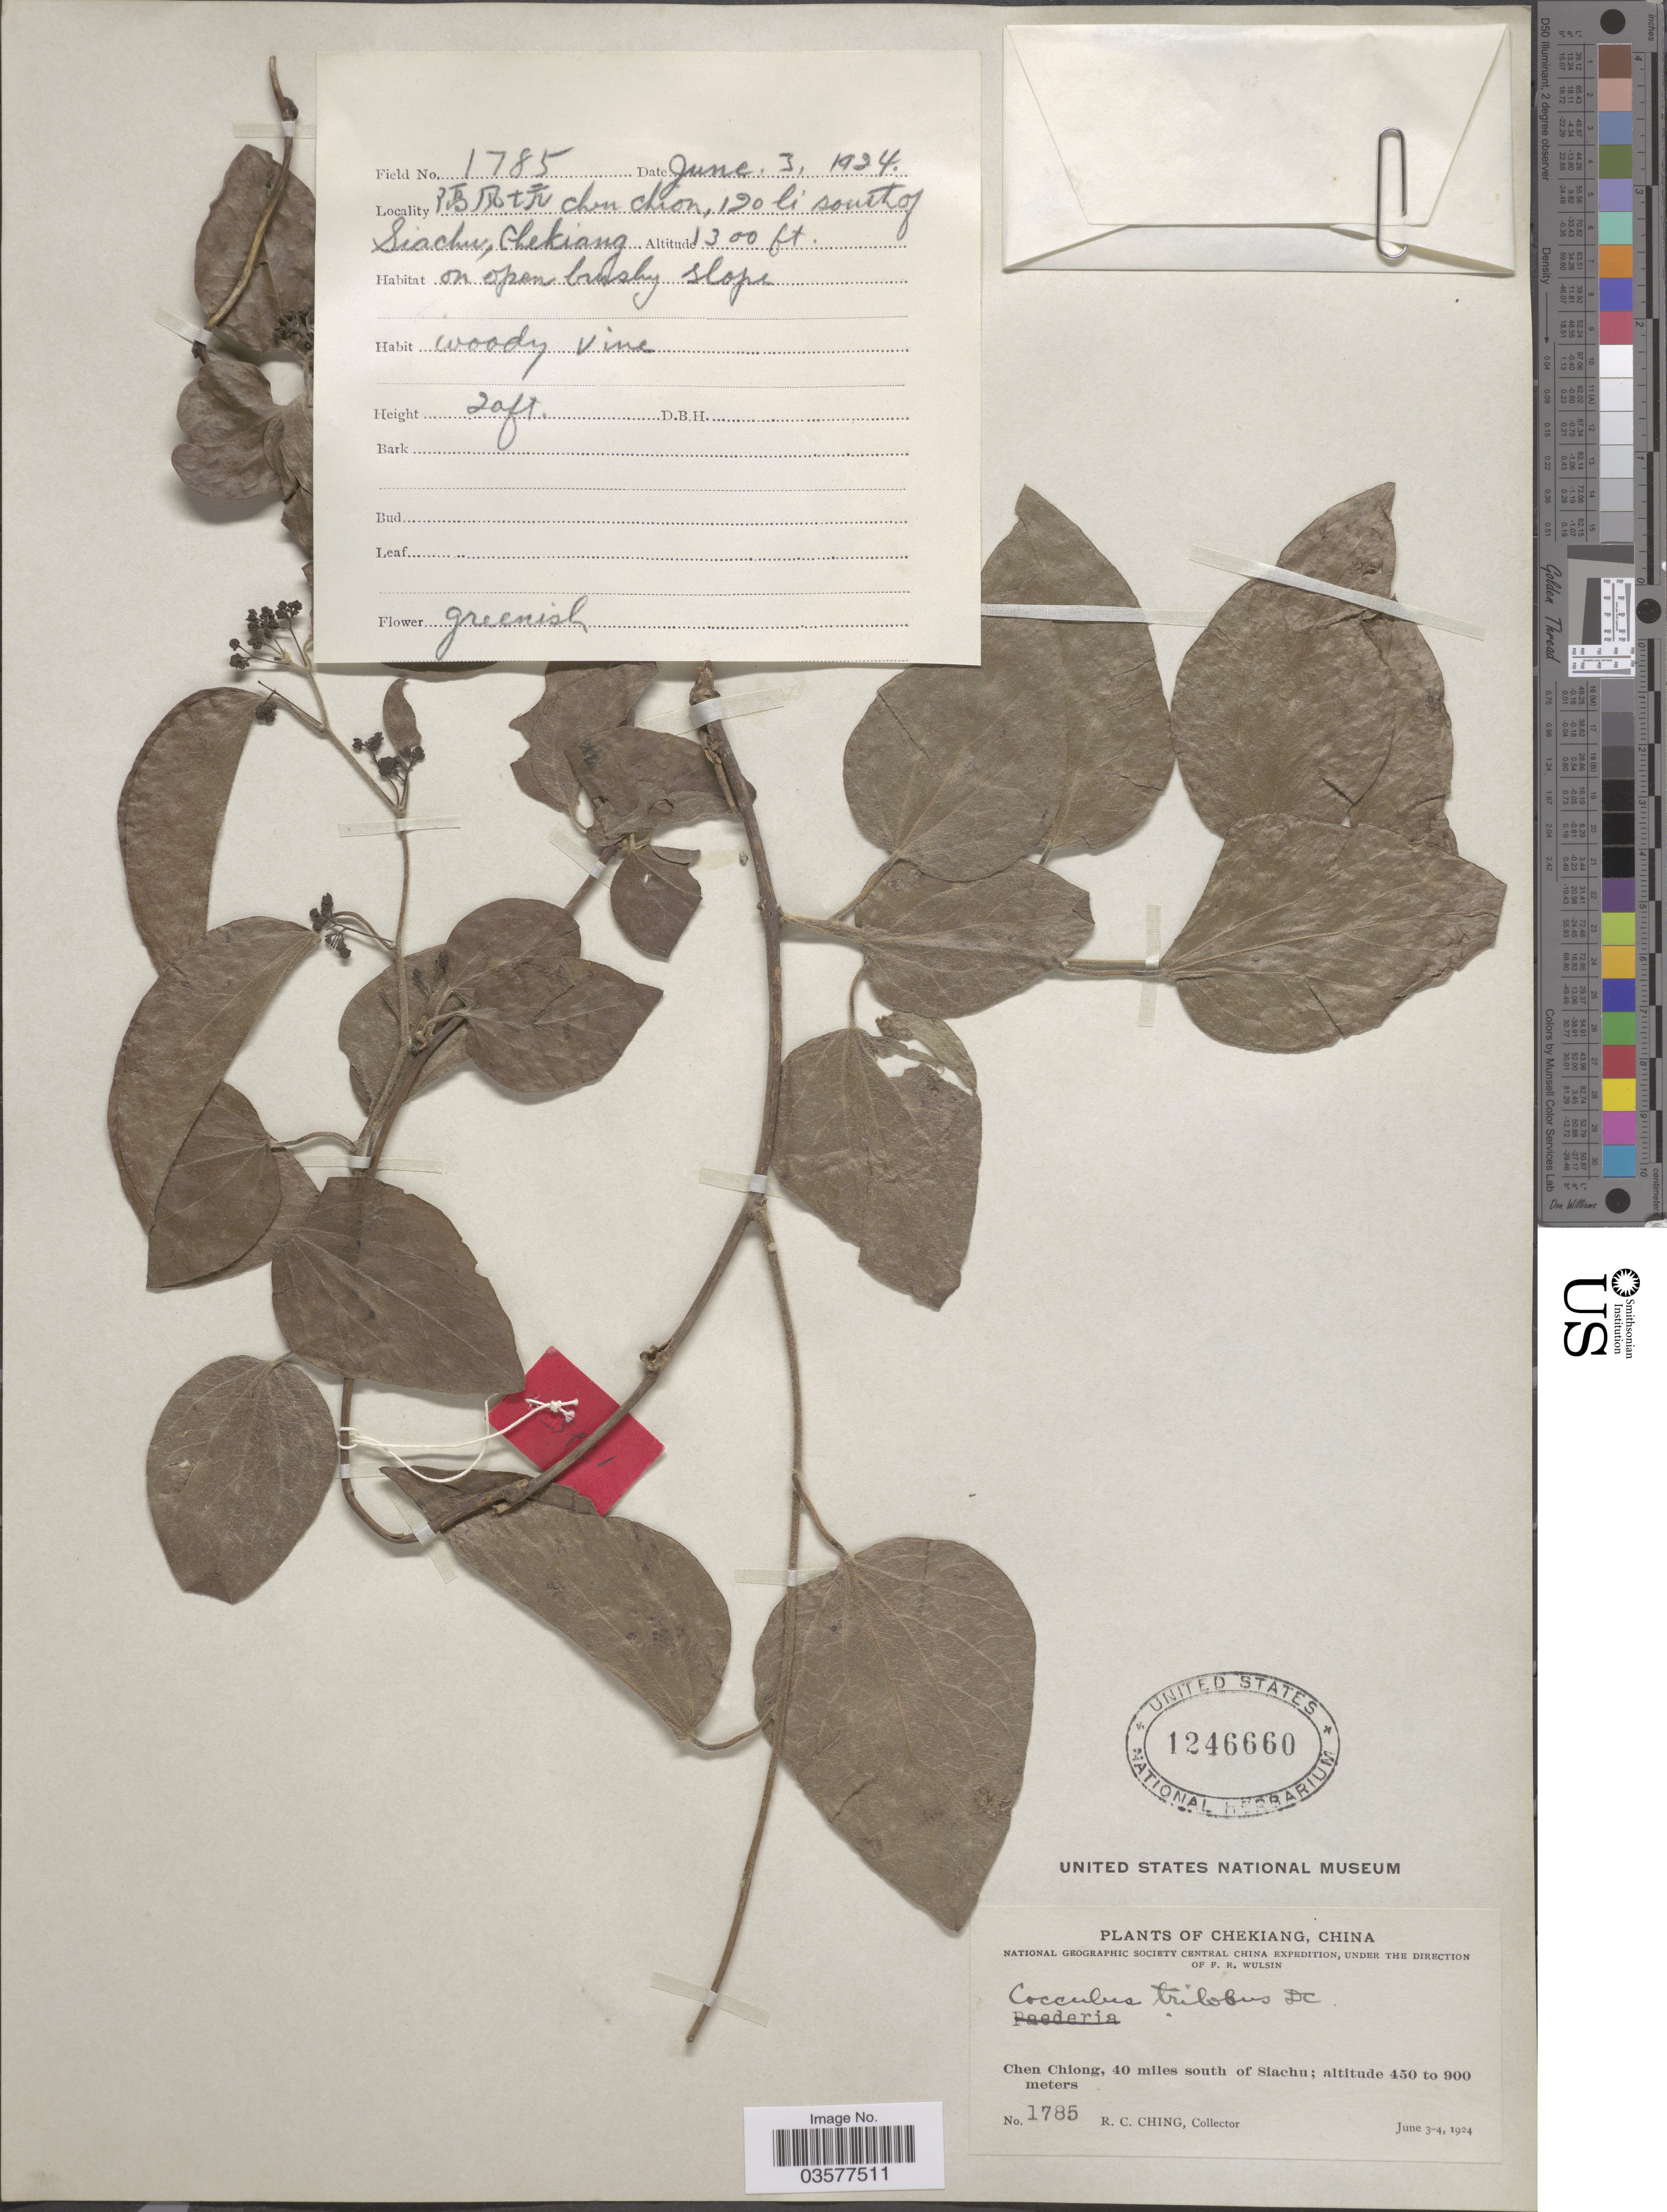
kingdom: Plantae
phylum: Tracheophyta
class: Magnoliopsida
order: Ranunculales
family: Menispermaceae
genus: Cocculus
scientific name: Cocculus orbiculatus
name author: (L.) DC.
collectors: R. C. Ching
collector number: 1785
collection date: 1924-06-03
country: China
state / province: Sichuan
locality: Chen Chiong, 40 miles south of Siachu. Chen Chion, 190 li south of Siachu.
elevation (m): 396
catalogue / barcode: US 1246660